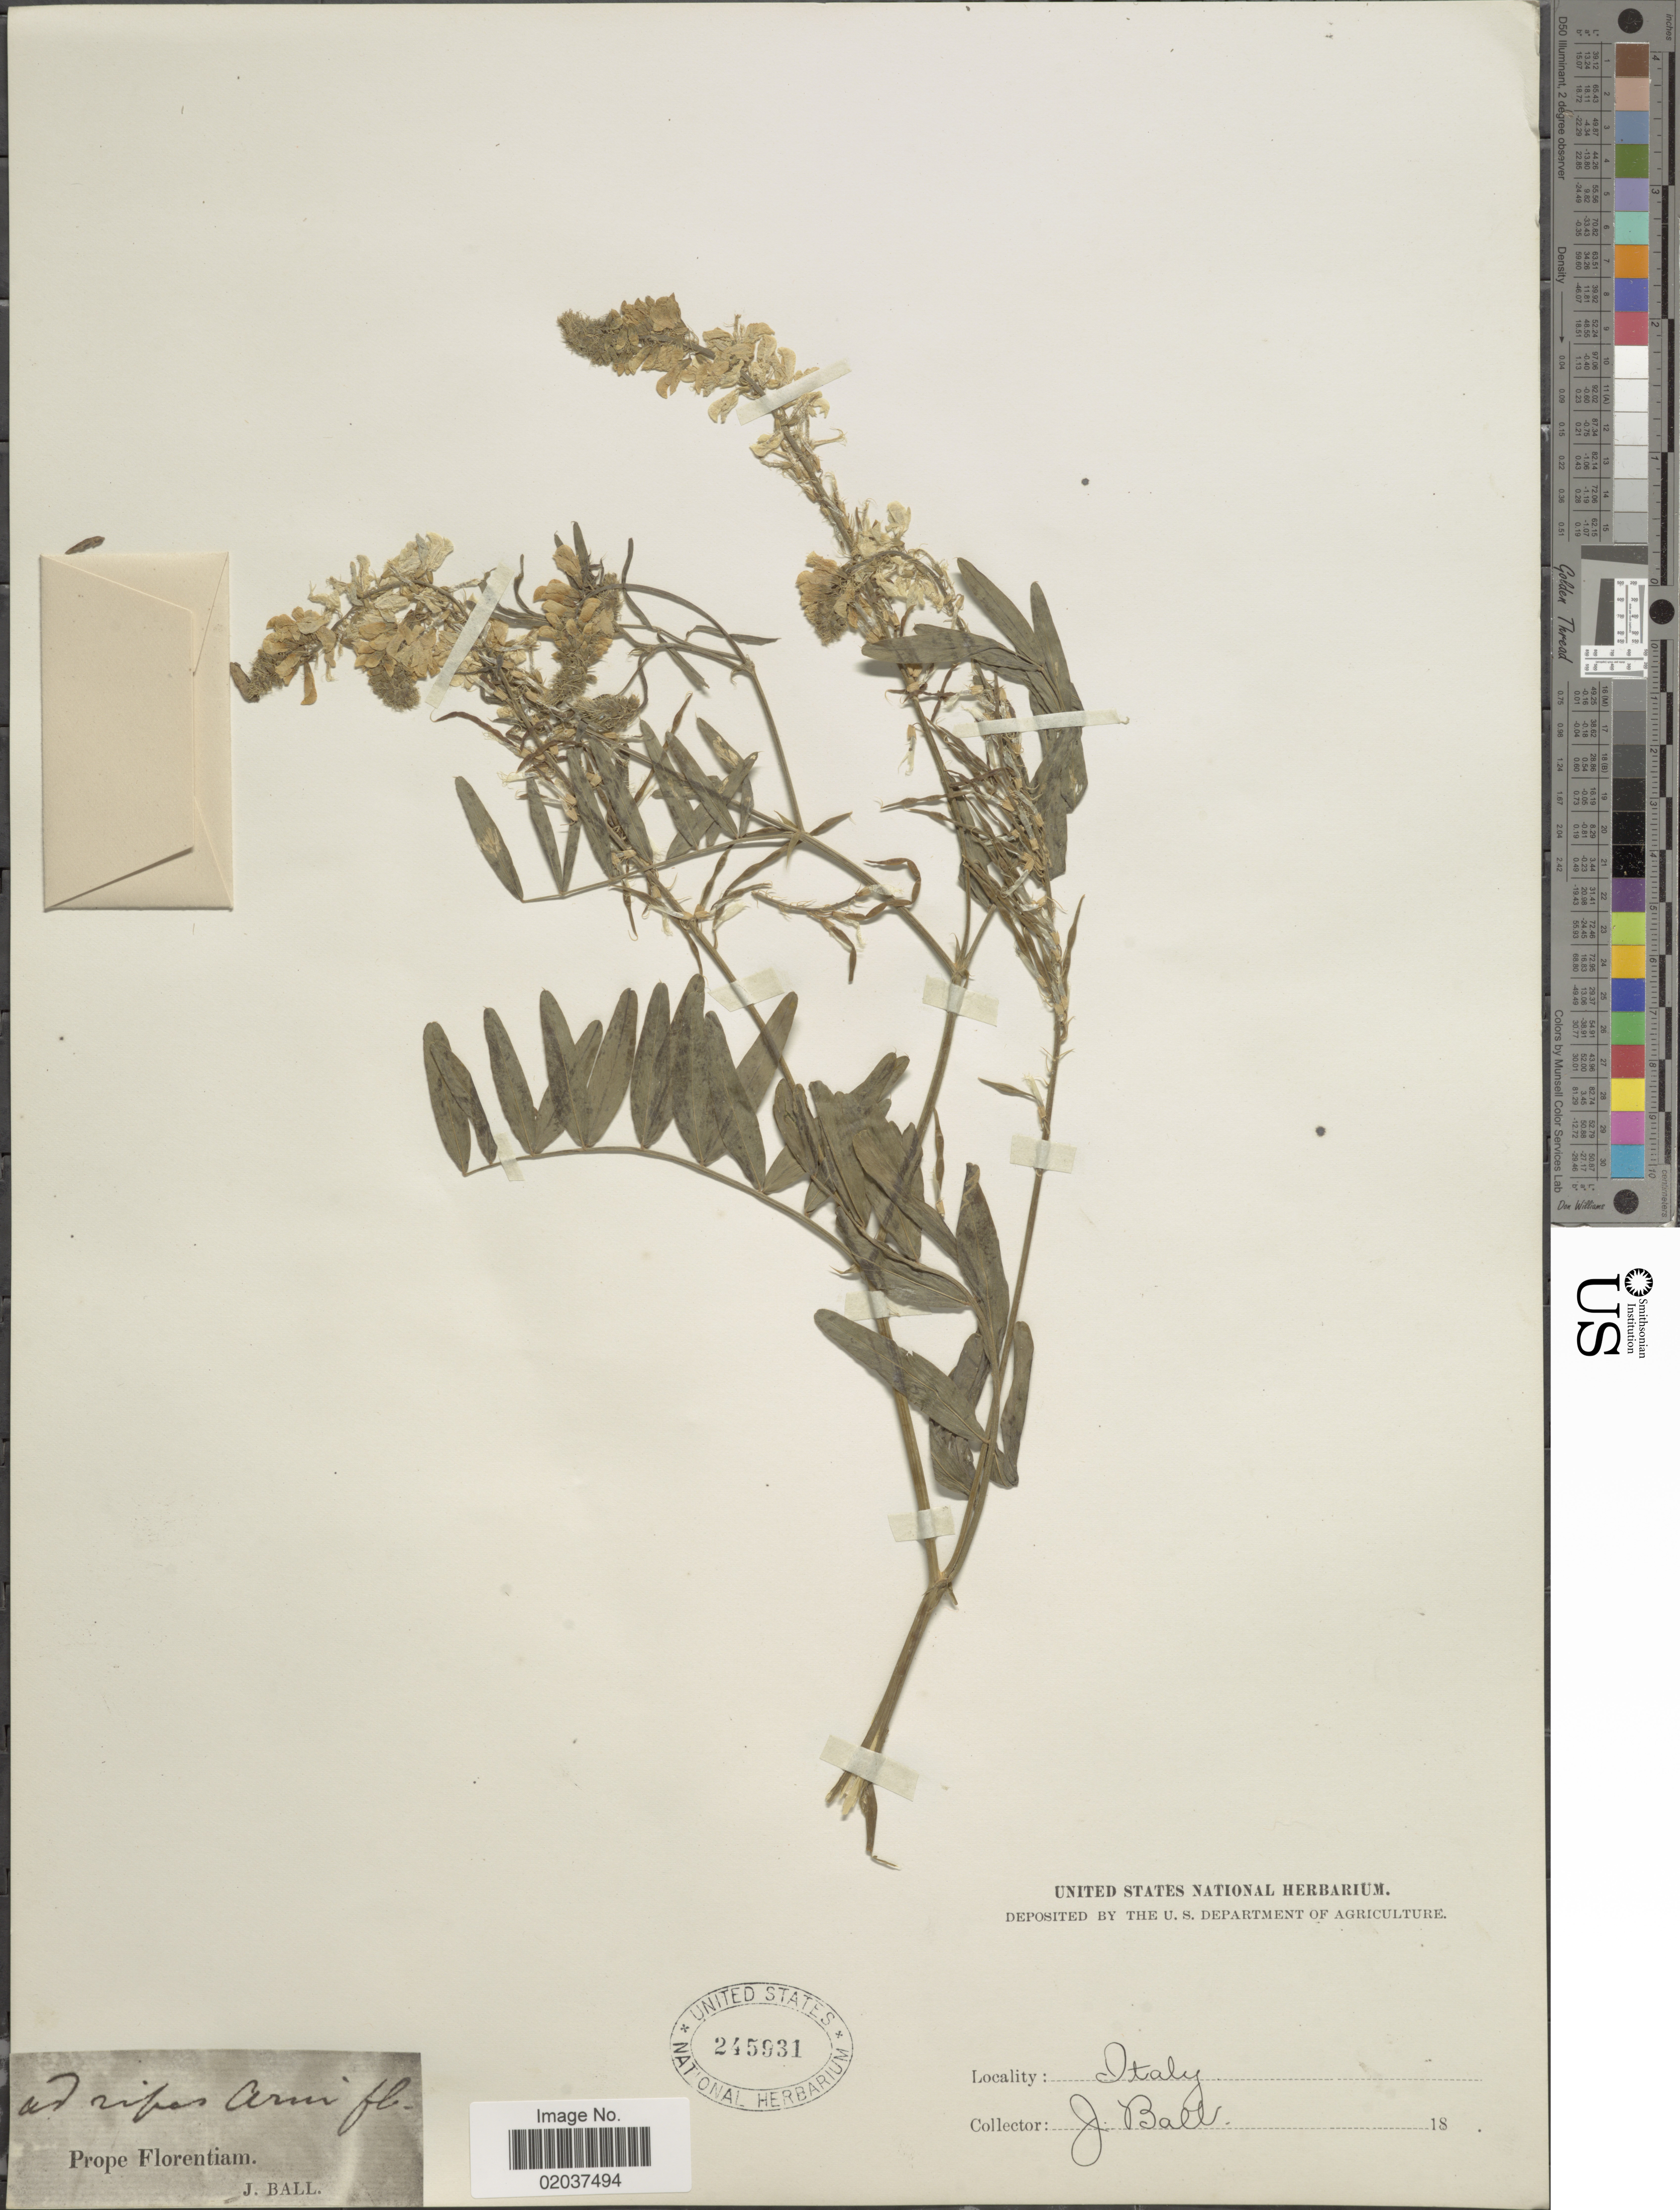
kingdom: Plantae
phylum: Tracheophyta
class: Magnoliopsida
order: Fabales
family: Fabaceae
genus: Astragalus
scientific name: Astragalus sp.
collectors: J. Ball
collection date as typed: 18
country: Italy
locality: Prope Florentiam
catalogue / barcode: US 245931